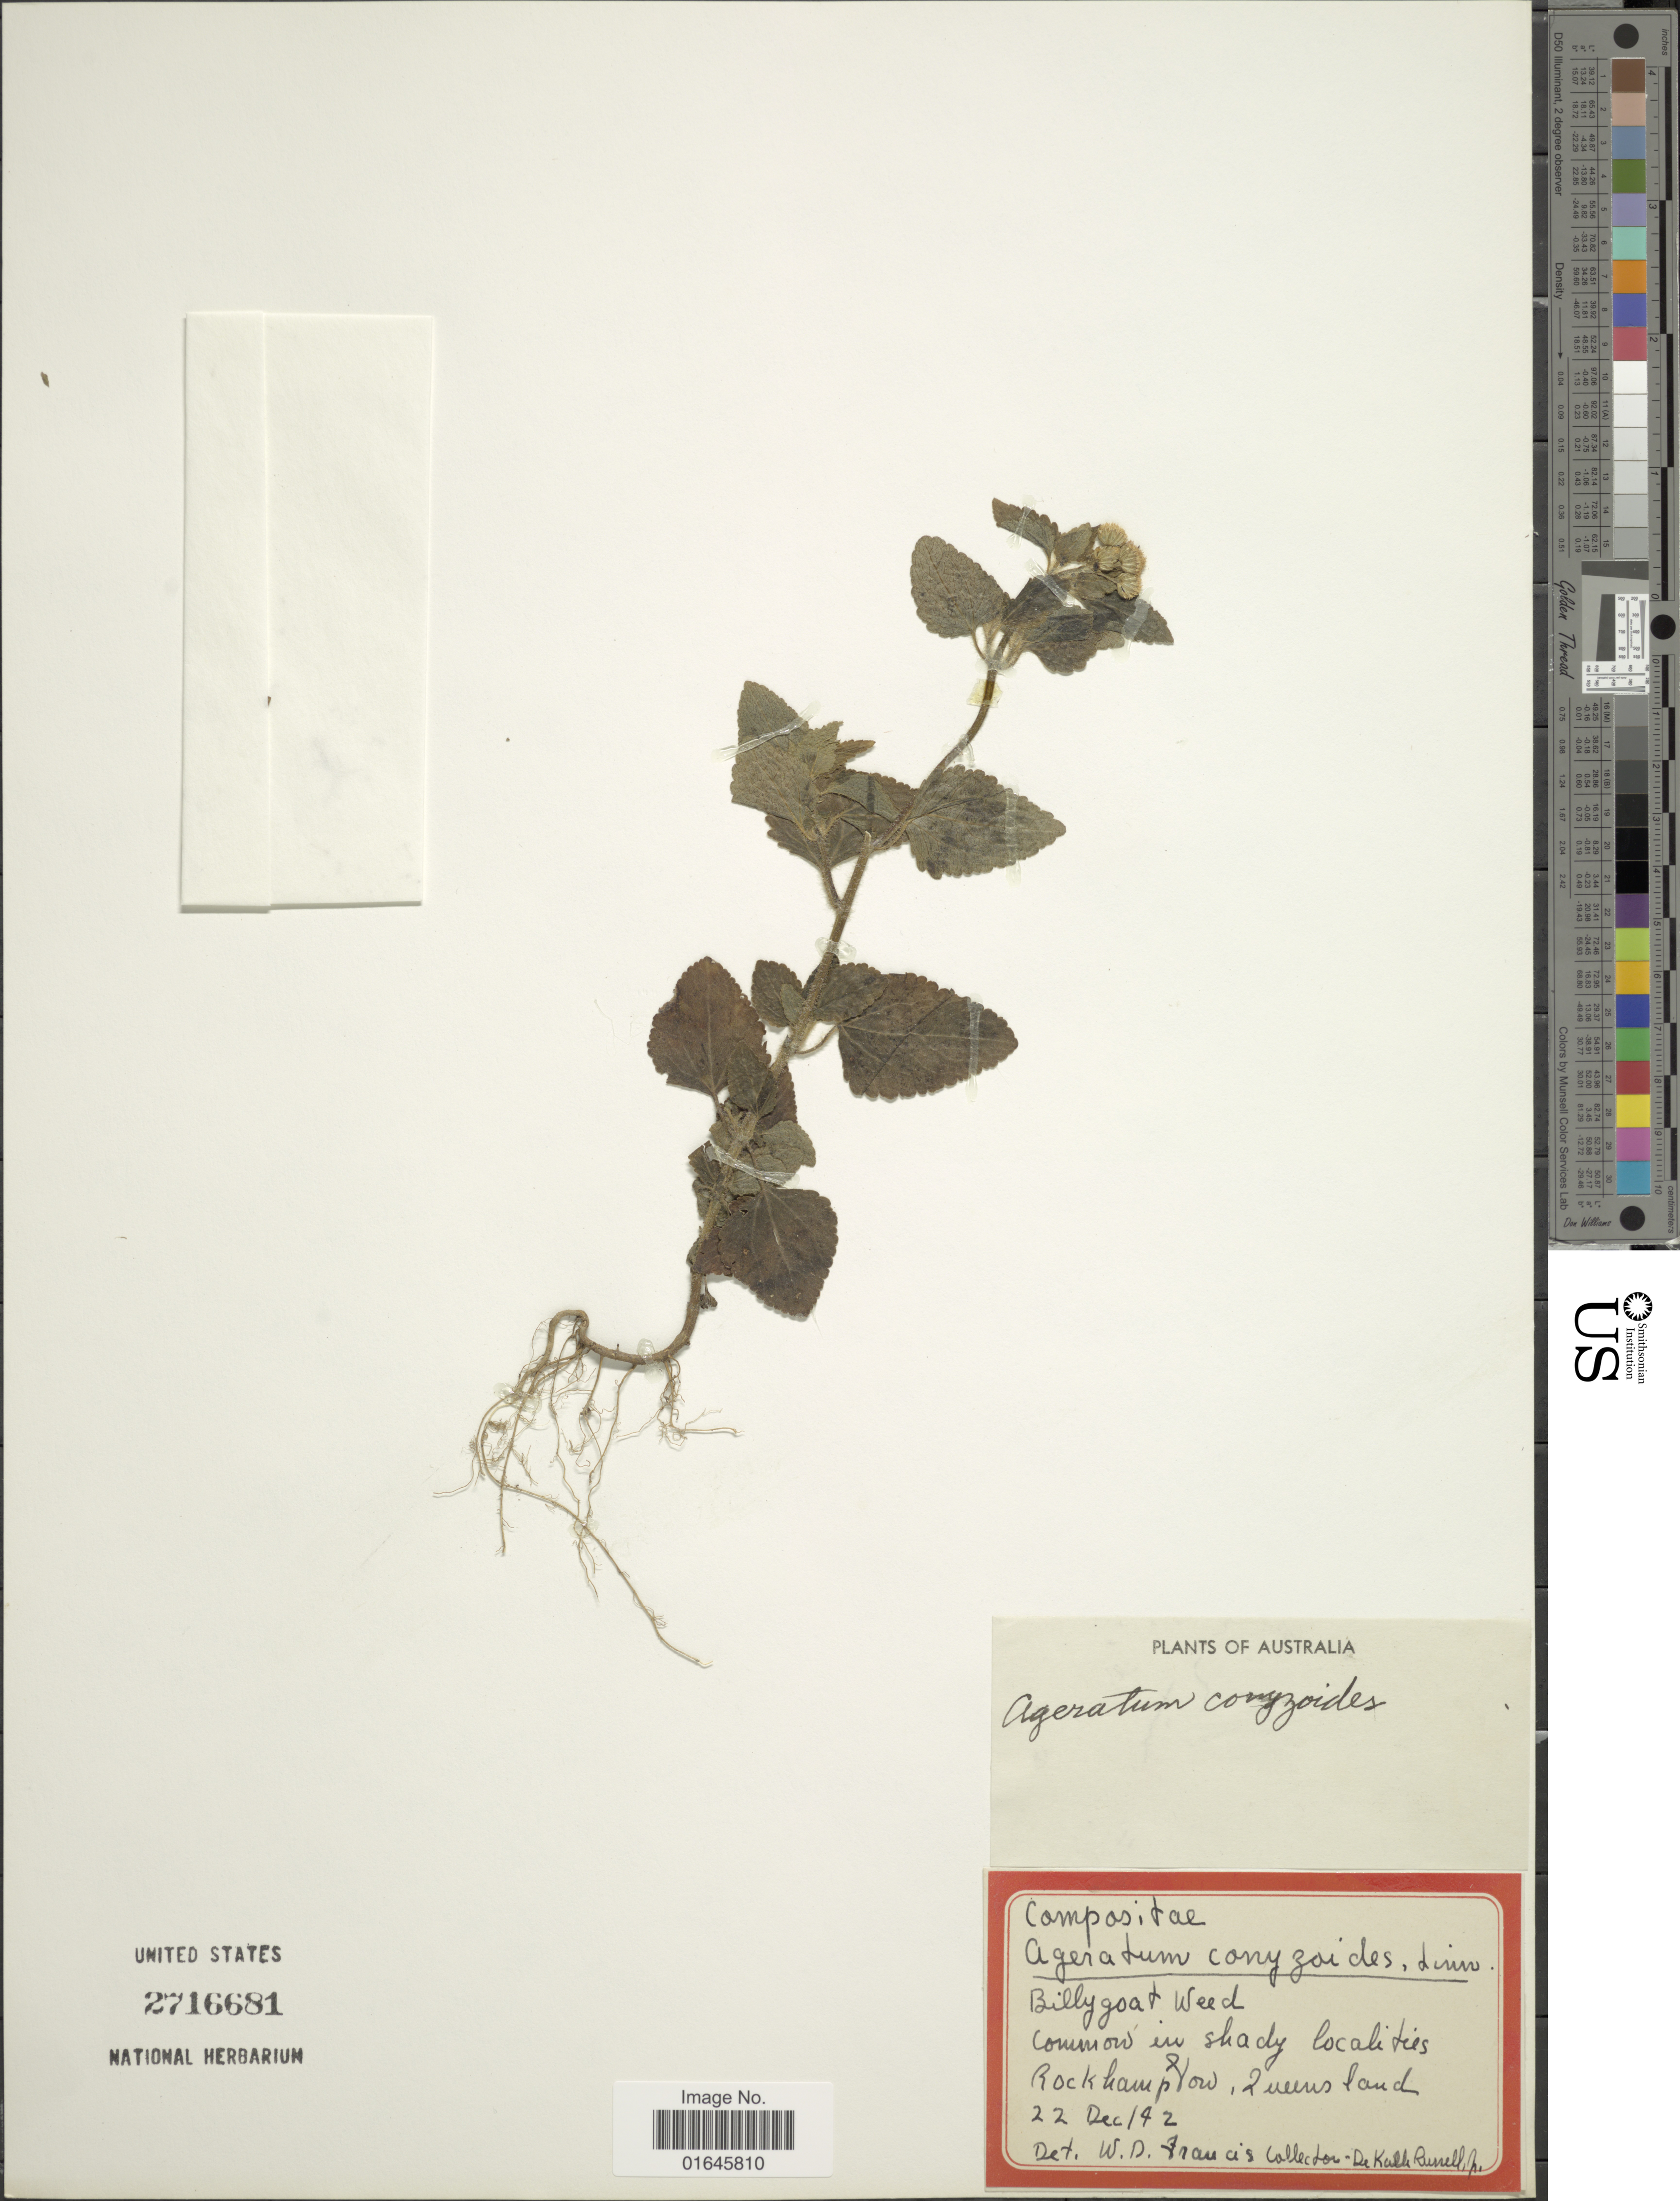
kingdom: Plantae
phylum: Tracheophyta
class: Magnoliopsida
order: Asterales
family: Asteraceae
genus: Ageratum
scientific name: Ageratum conyzoides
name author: L.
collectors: D. K. Russell Jr.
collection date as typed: Transcribed d/m/y: 22/12/42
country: Australia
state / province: Queensland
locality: Rock hamptons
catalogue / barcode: US 2716681